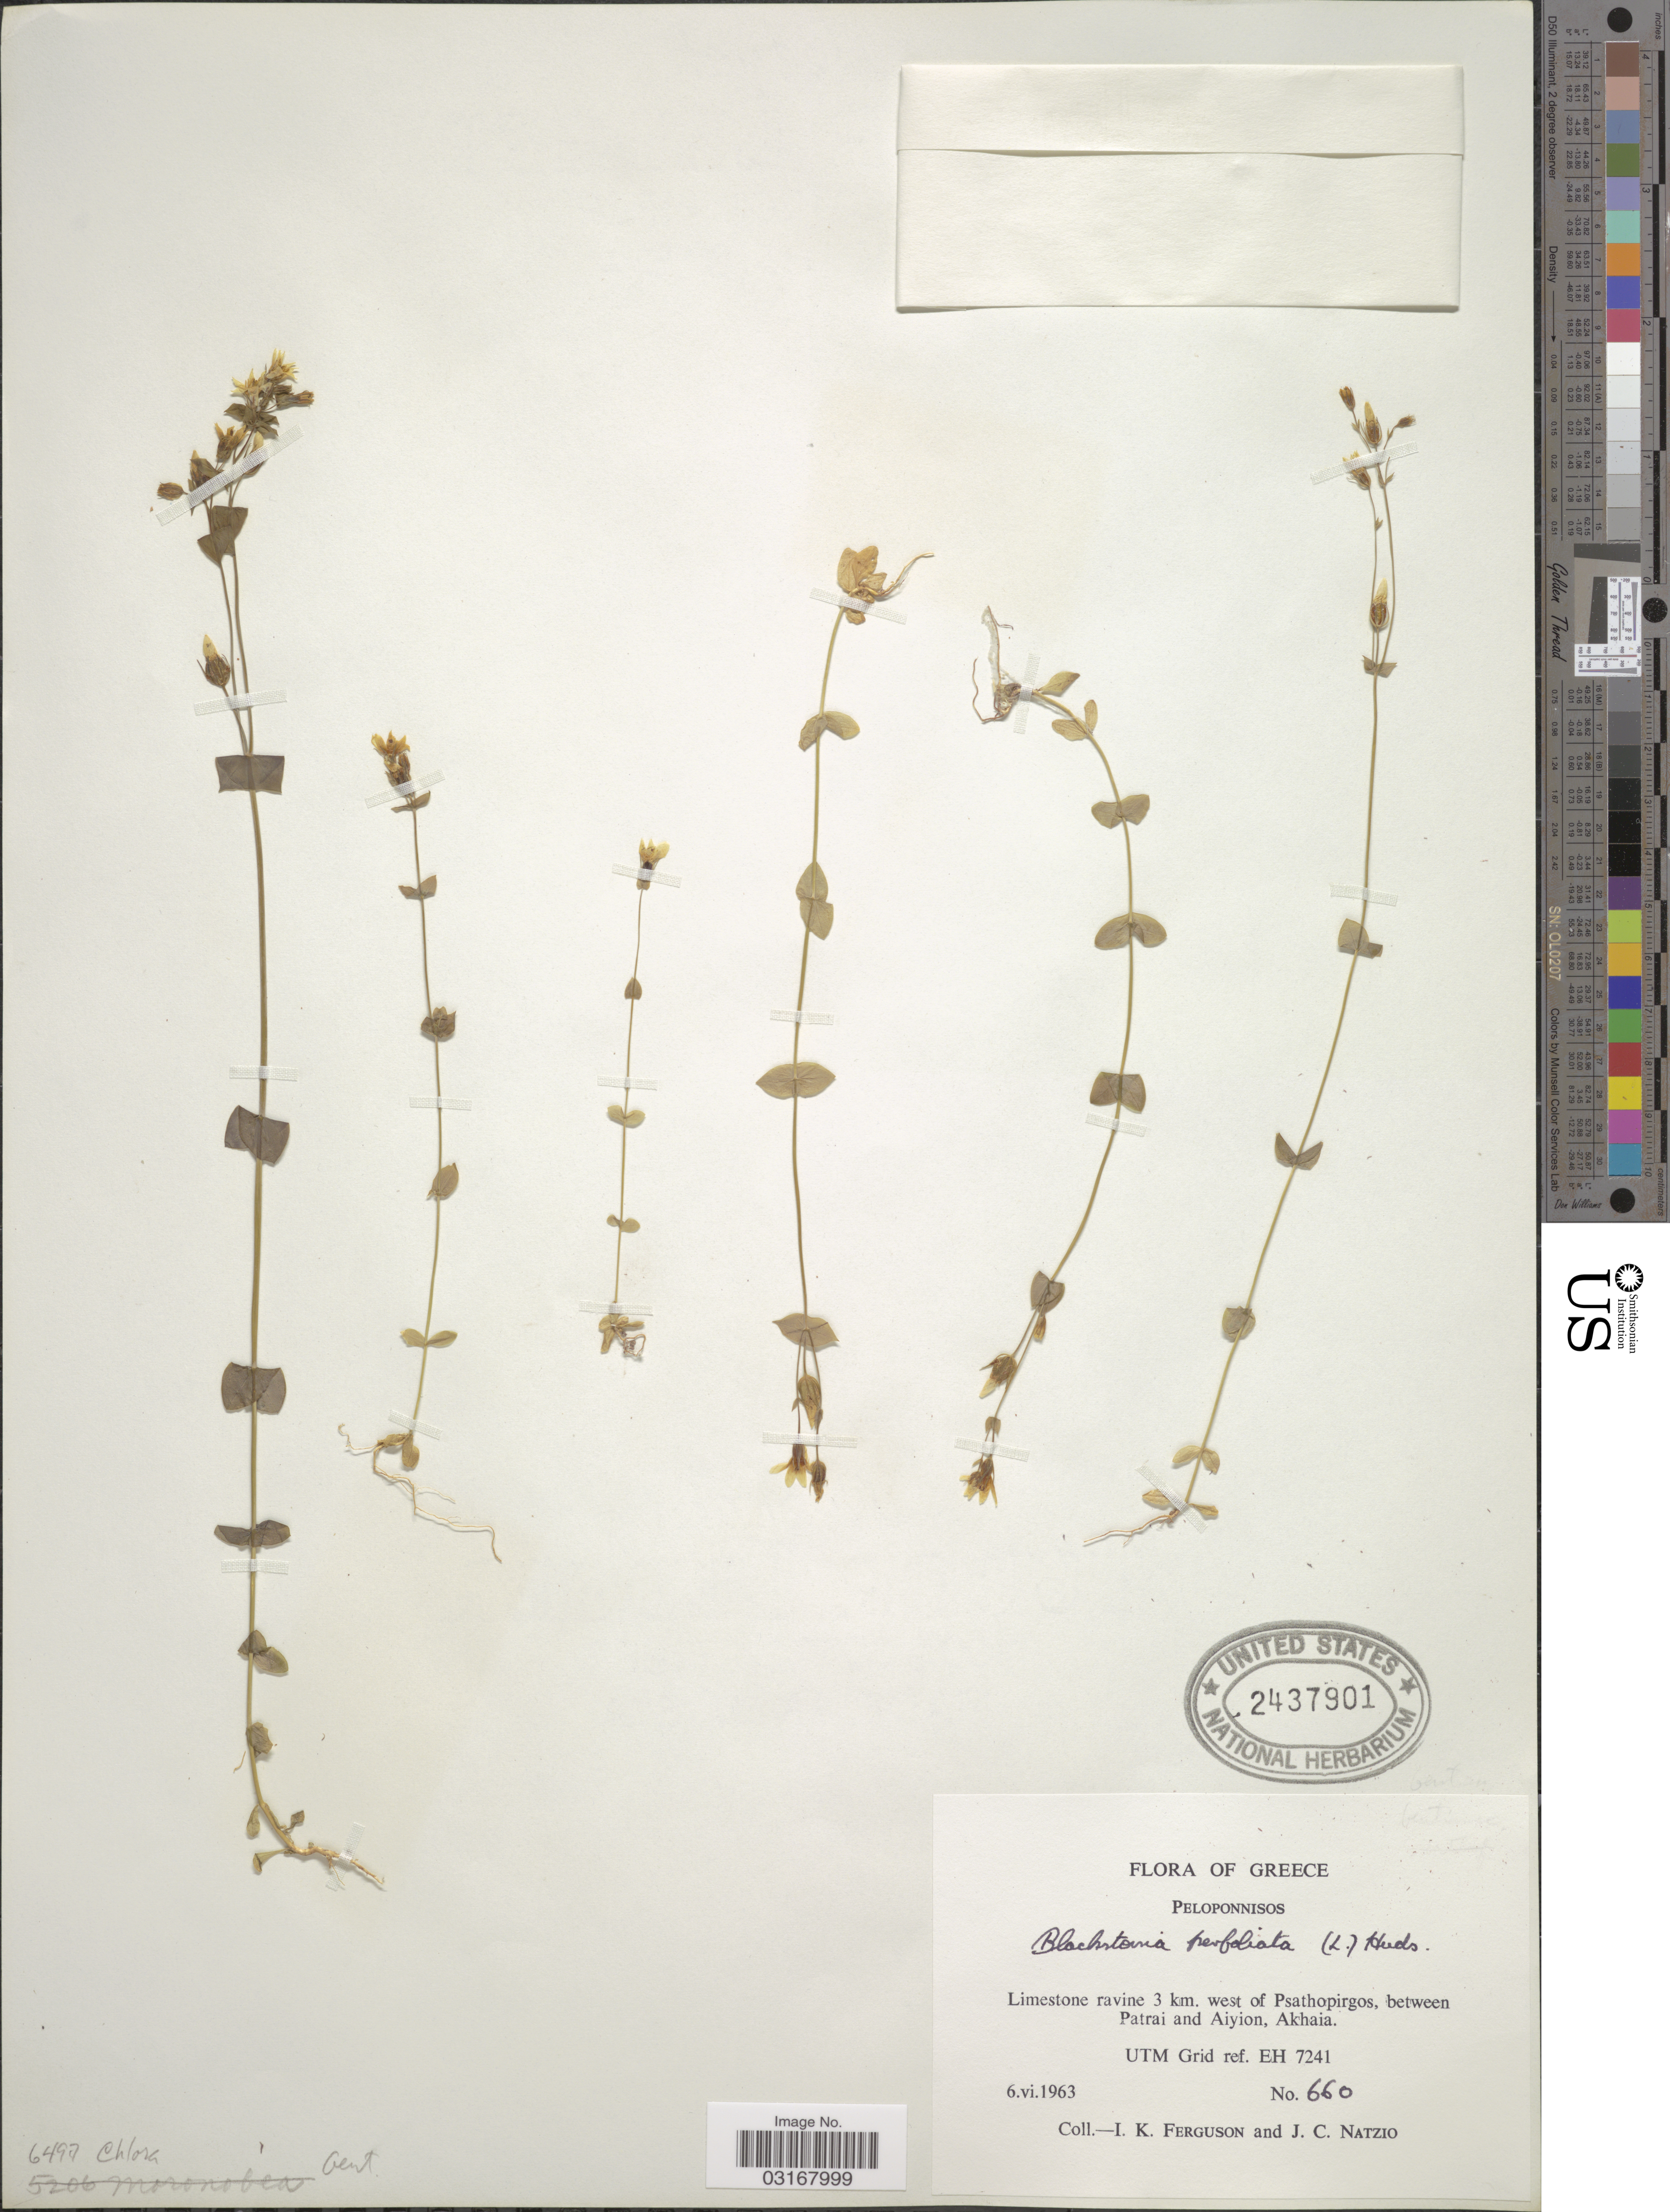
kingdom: Plantae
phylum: Tracheophyta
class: Magnoliopsida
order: Gentianales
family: Gentianaceae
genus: Chlora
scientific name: Chlora perfoliata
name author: (L.) L.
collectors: I. K. Ferguson & J. Natzio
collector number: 660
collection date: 1963-06-06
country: Greece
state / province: Peloponnese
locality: Peloponnisos. Limestone ravine 3 km. west of Psathopirgos, between Patrai and Aiyion, Akhaia. UTM Grid ref. EH 7241.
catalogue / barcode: US 2437901